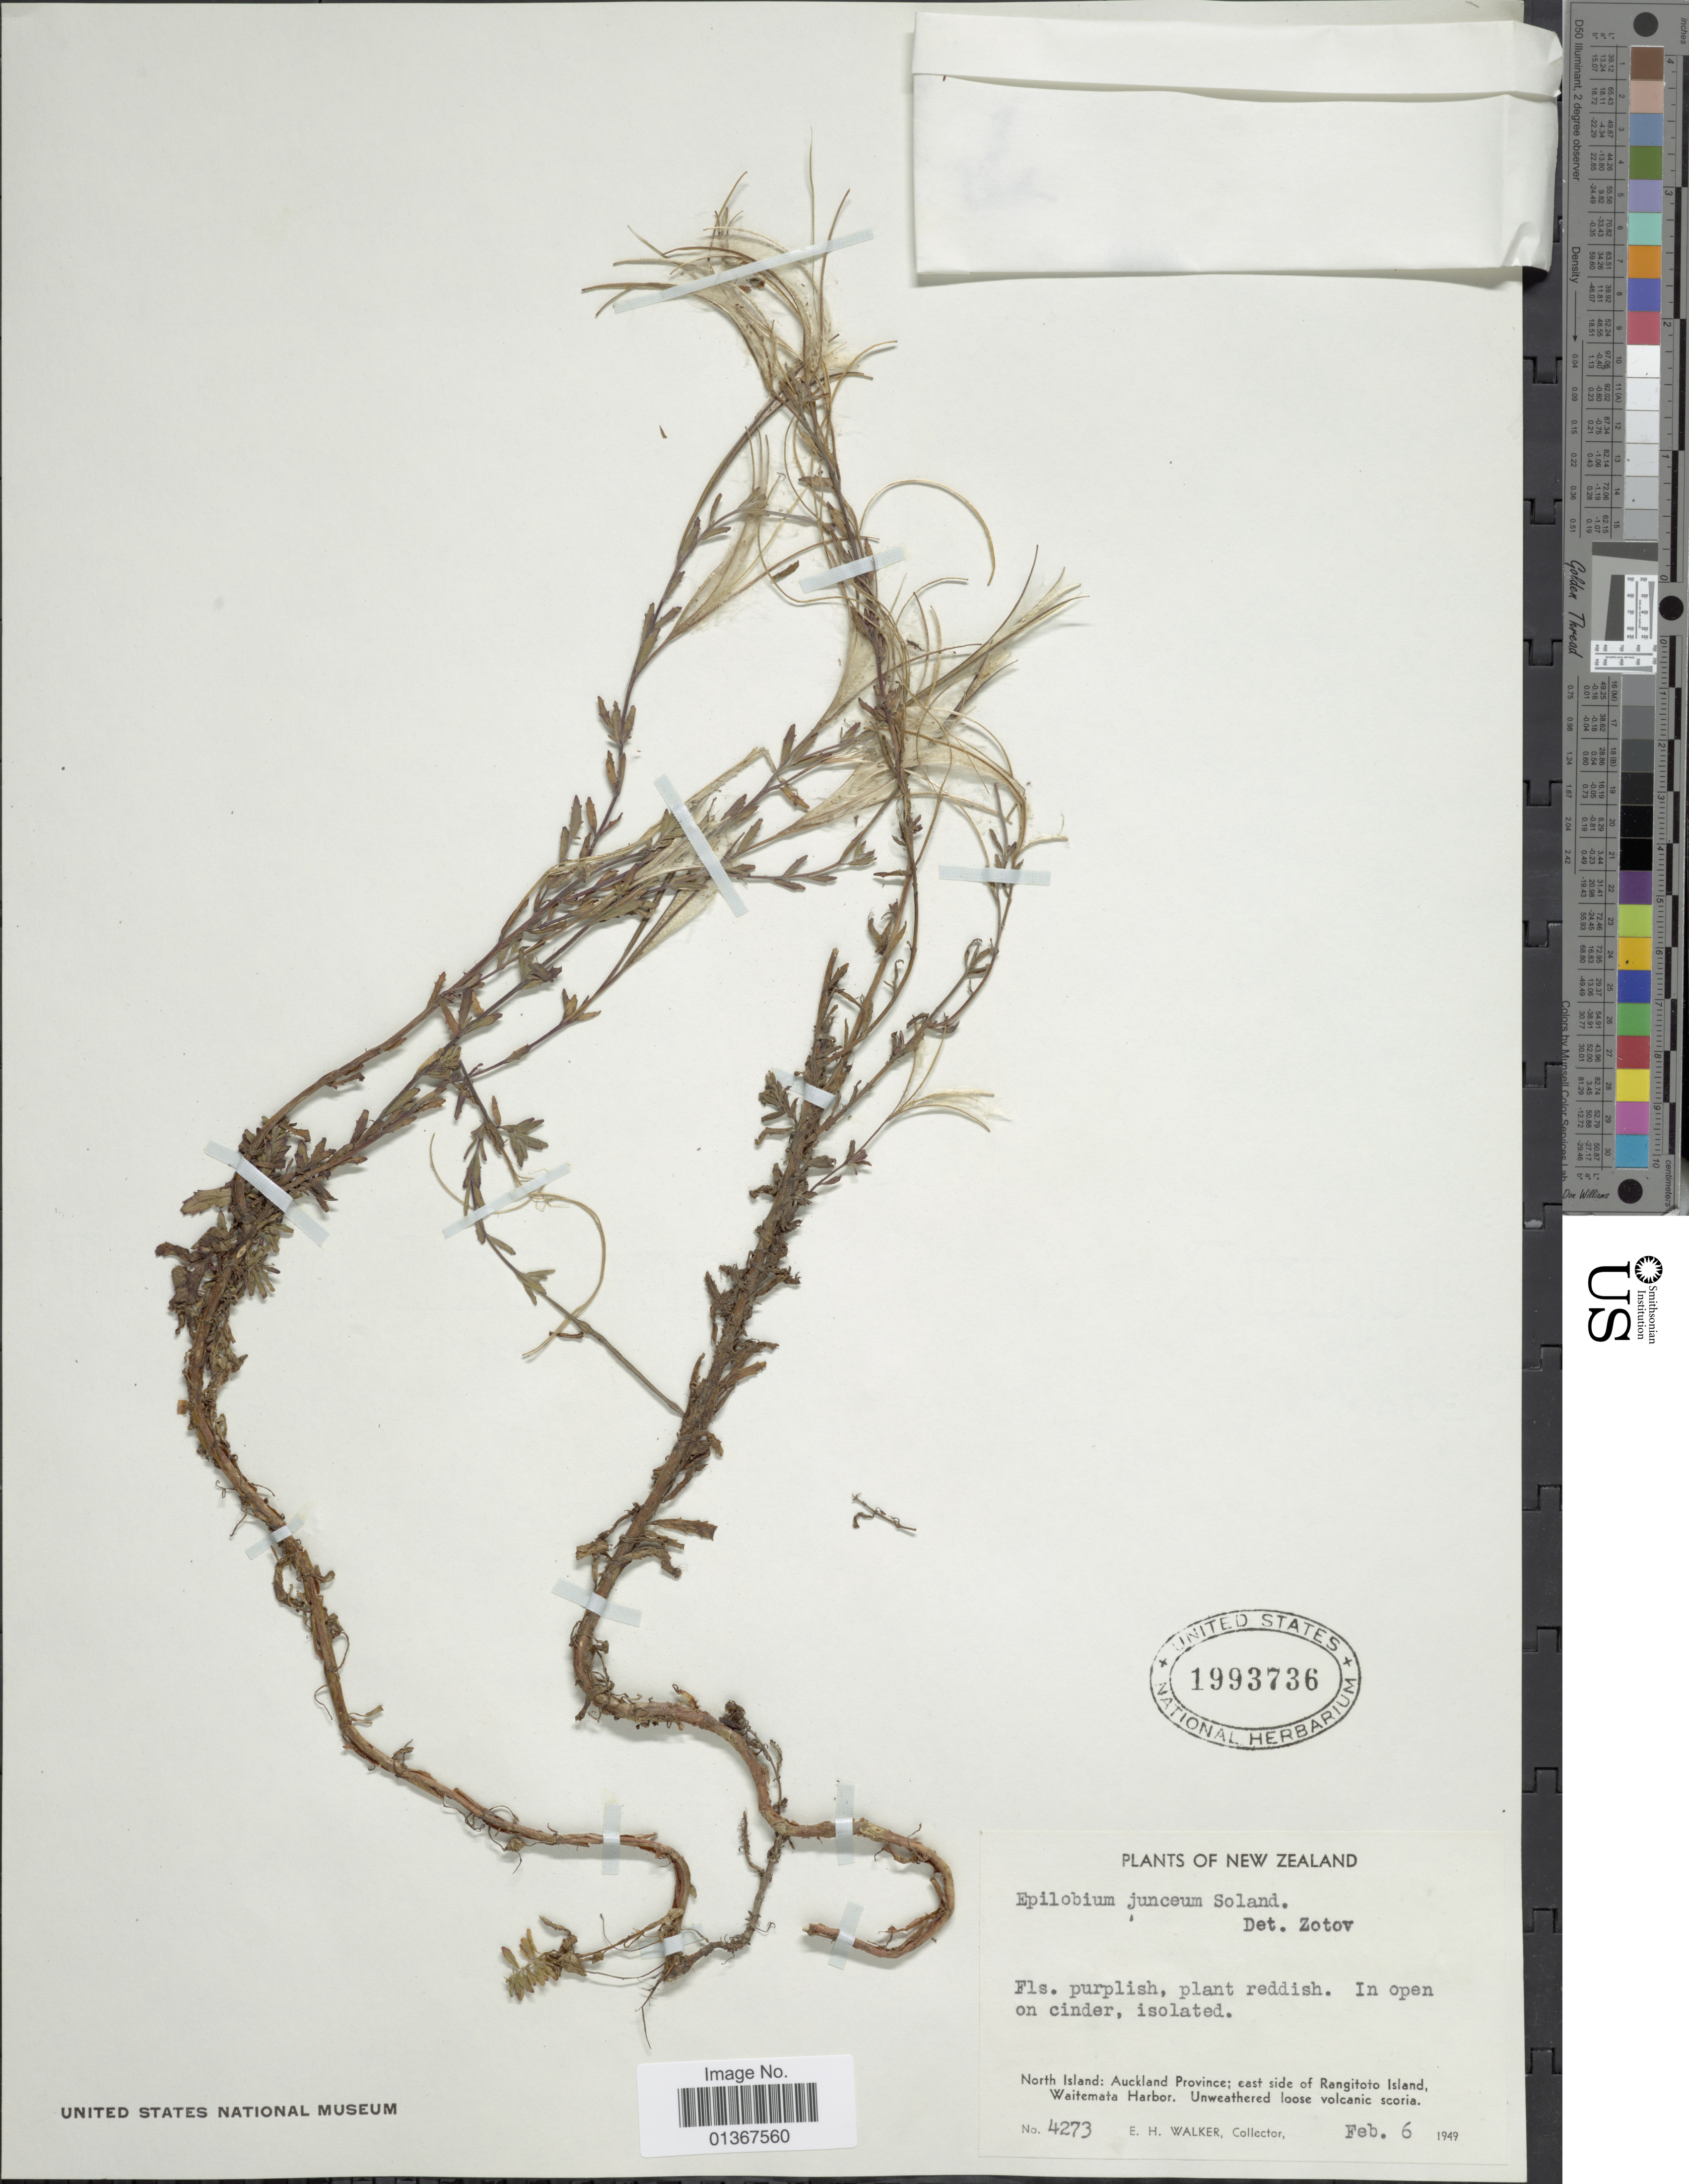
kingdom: Plantae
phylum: Tracheophyta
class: Magnoliopsida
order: Myrtales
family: Onagraceae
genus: Epilobium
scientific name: Epilobium billardiereanum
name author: Ser.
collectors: E. H. Walker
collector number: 4273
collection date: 1949-02-06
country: New Zealand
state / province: Auckland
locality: North Island: east side of Rangitoto Island, Waitemata Harbor.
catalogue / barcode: US 1993736